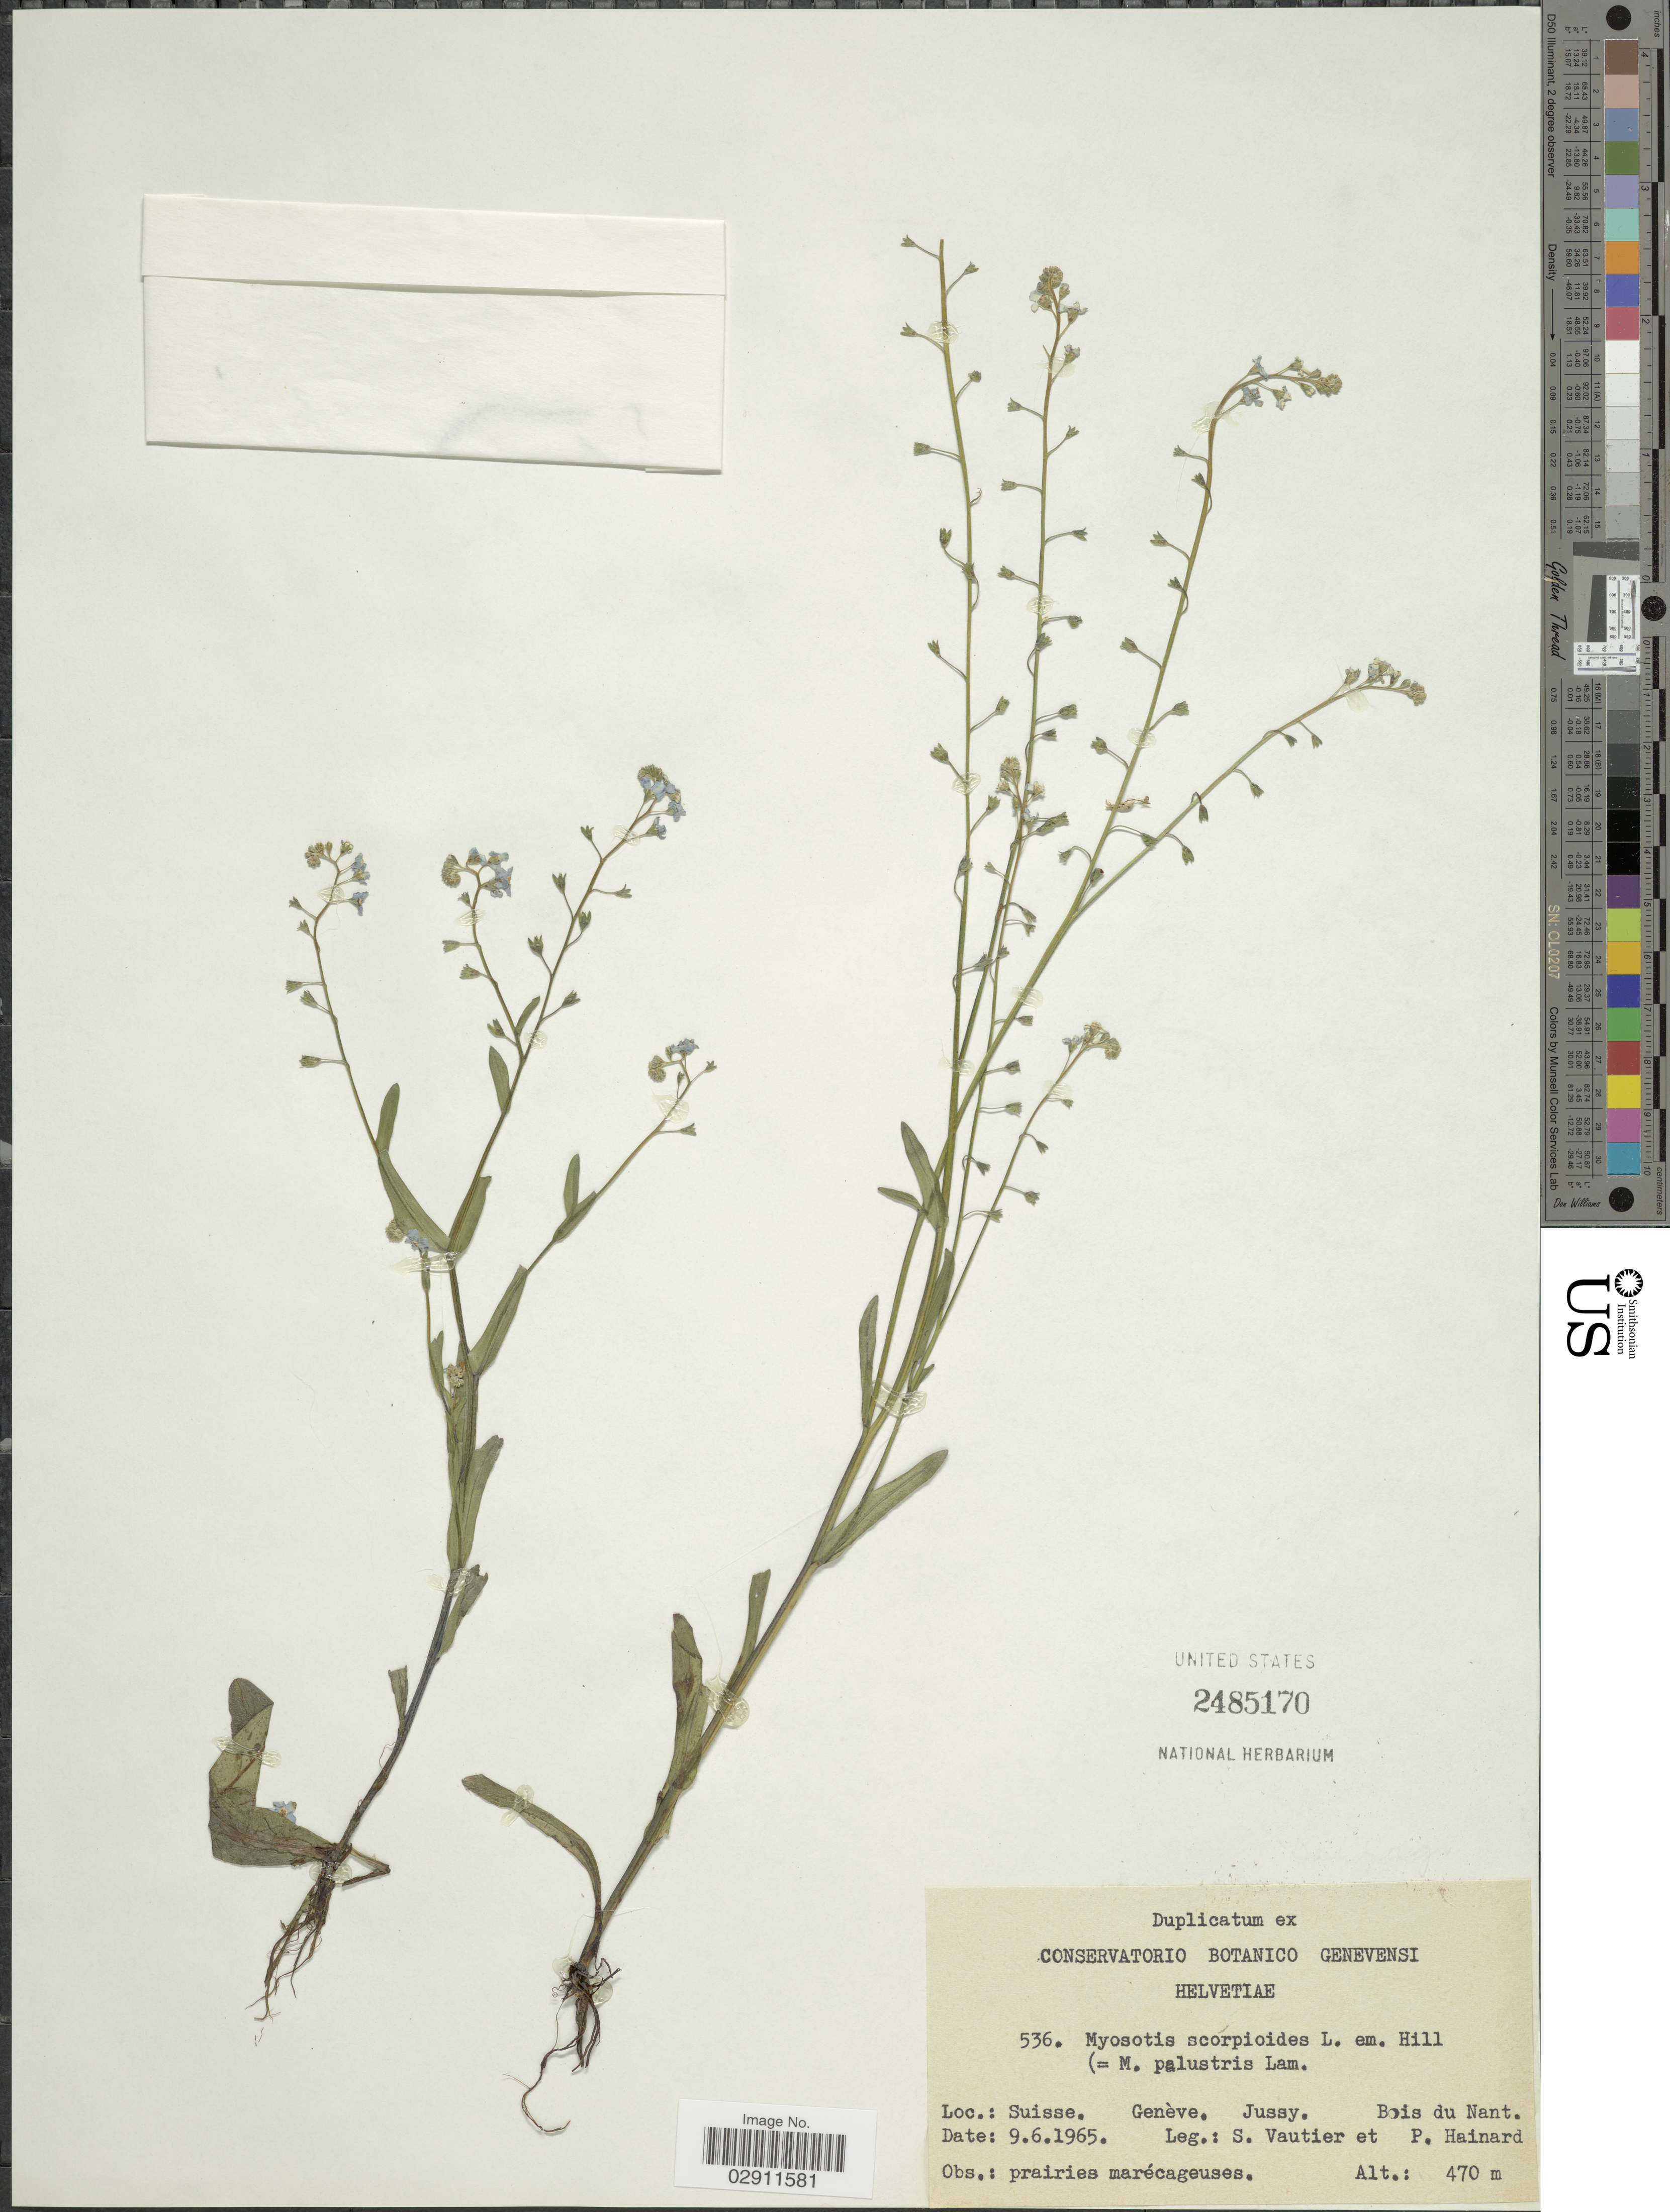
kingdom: Plantae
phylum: Tracheophyta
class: Magnoliopsida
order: Boraginales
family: Boraginaceae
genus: Myosotis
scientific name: Myosotis scorpioides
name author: L.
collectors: S. Vautier & P. Hainard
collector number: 536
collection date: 1965-06-09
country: Switzerland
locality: Suisse. Genève. Jussy. Bois du Nant.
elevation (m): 470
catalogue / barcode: US 2485170